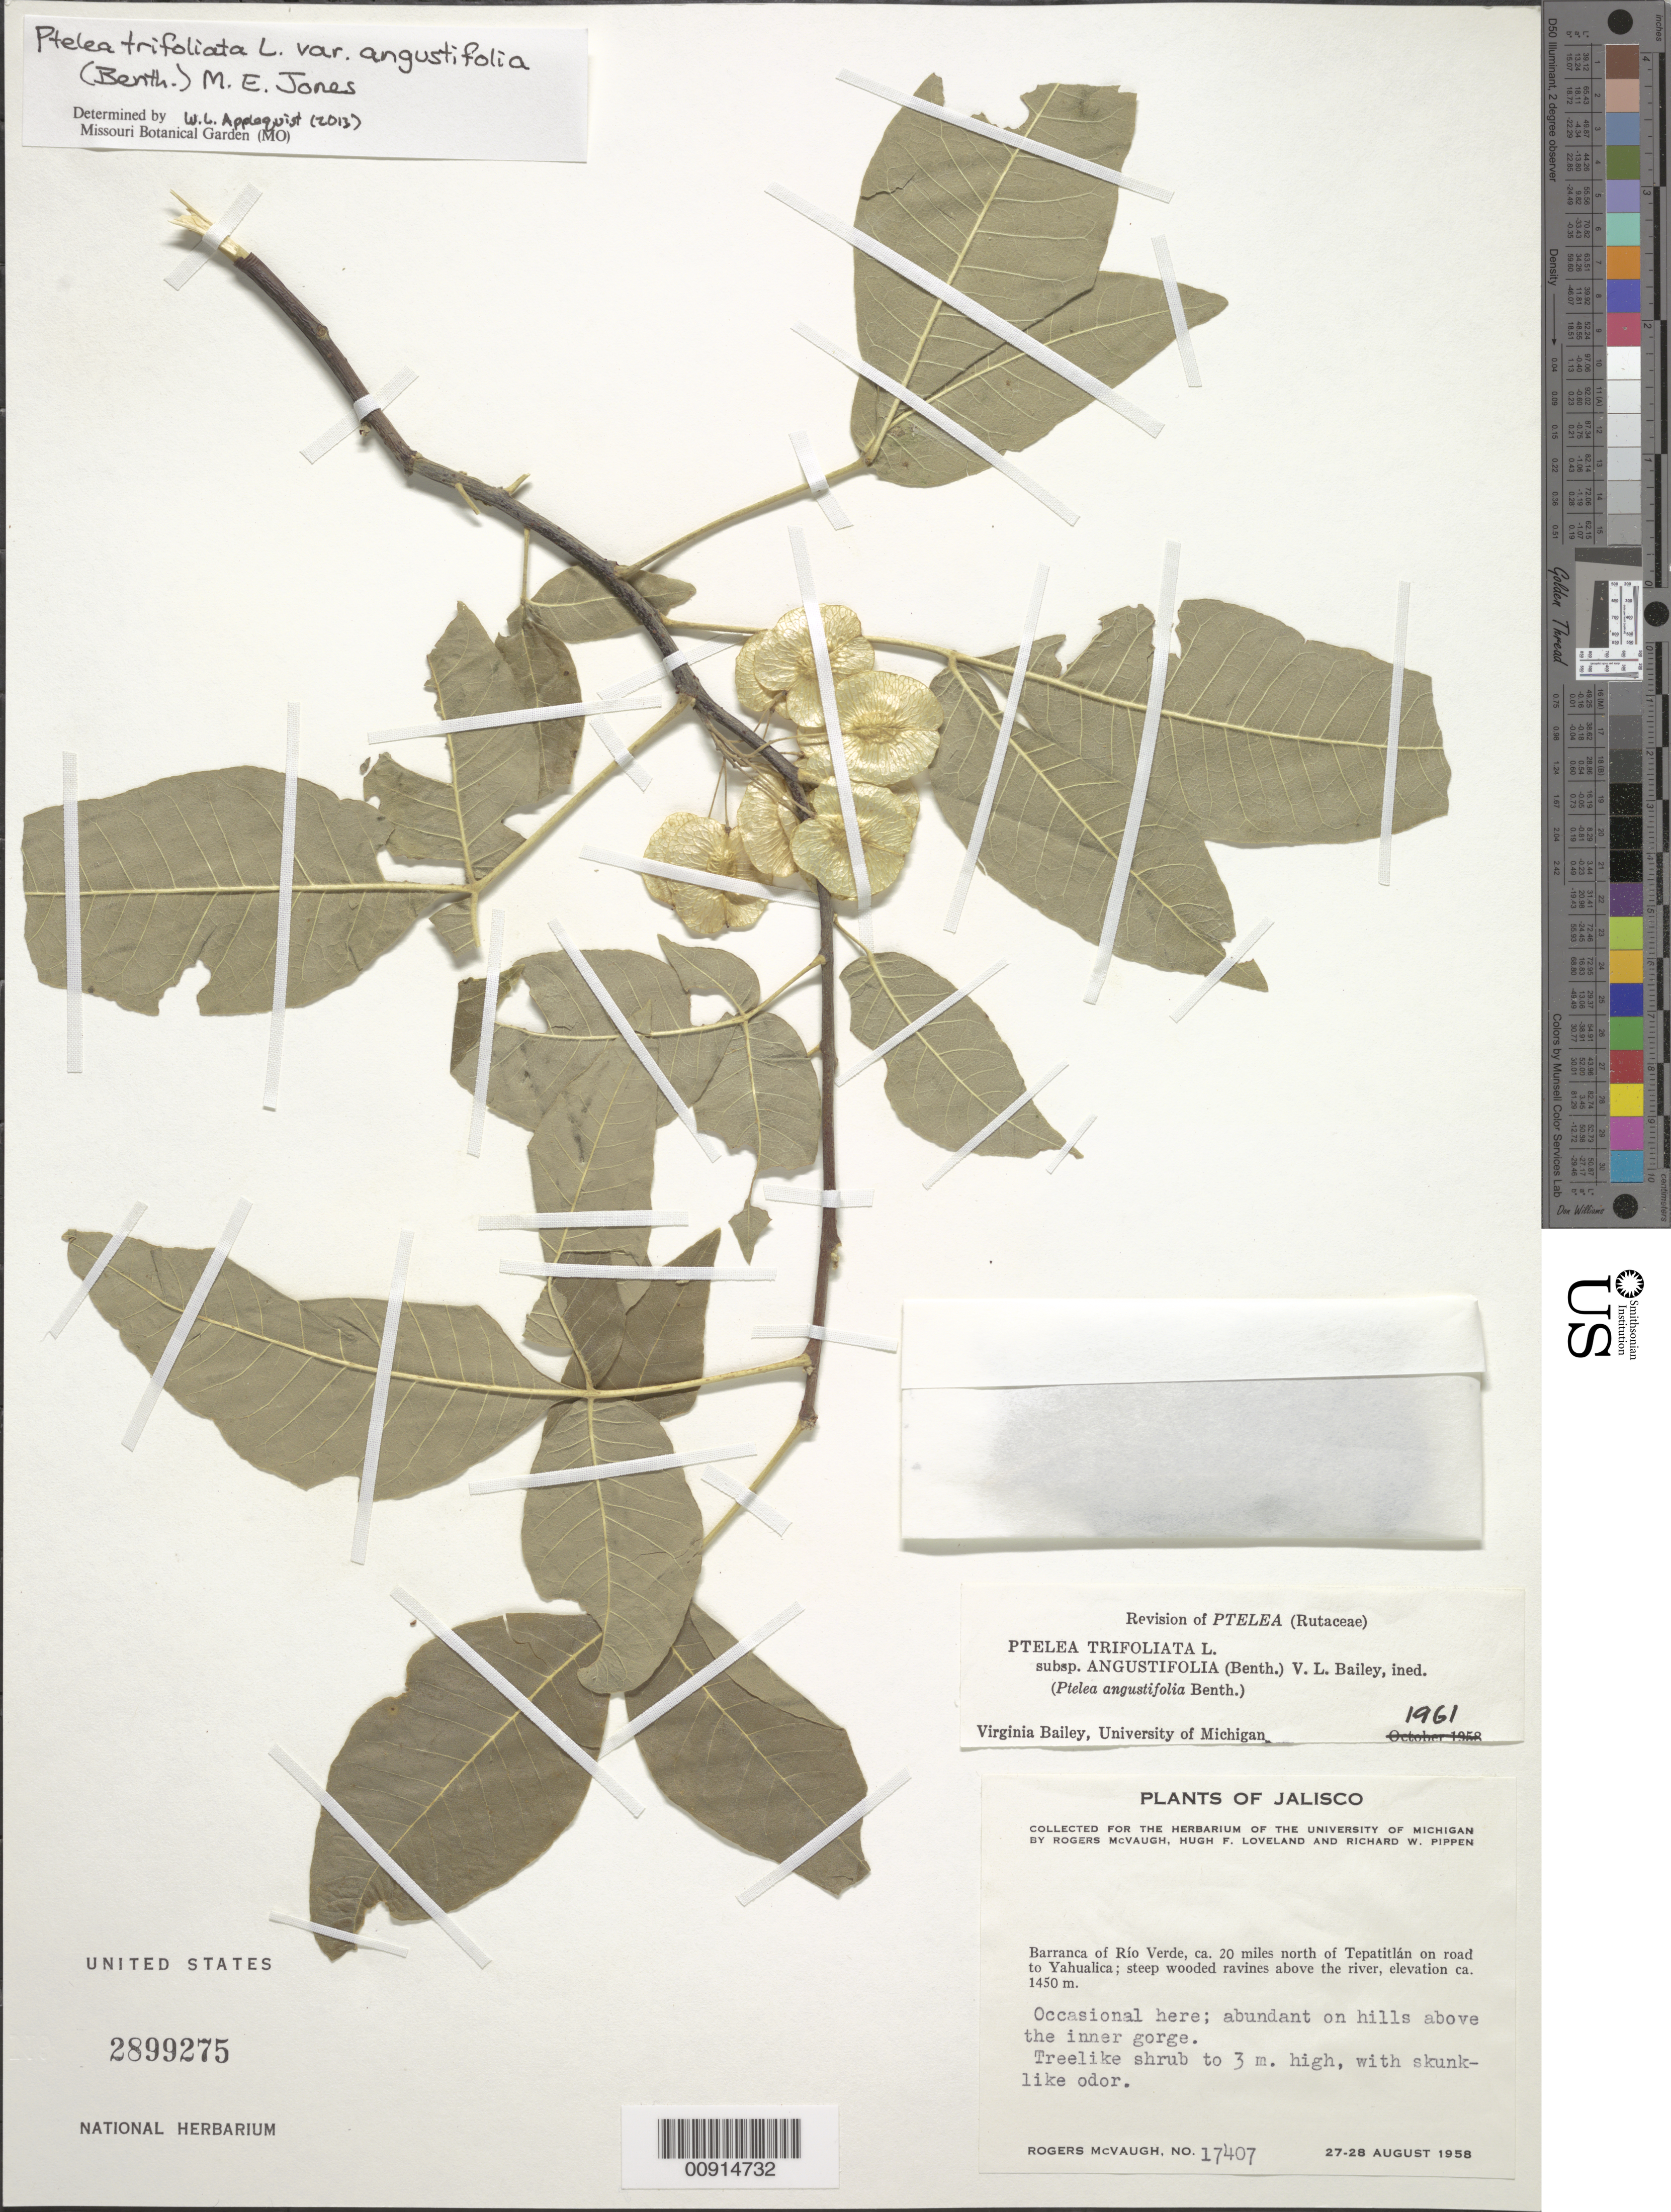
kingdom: Plantae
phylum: Tracheophyta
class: Magnoliopsida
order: Sapindales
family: Rutaceae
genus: Ptelea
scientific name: Ptelea trifoliata subsp. angustifolia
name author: (Benth.) V. L. Bailey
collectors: R. McVaugh, H. Loveland & R. W. Pippen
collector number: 17407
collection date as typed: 27 Aug 1958 to 28 Aug 1958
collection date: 1958-08-27/1958-08-28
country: Mexico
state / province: Jalisco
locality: Jalisco: Barranca of Río Verde, ca. 20 miles north of Tepatitlán on road to Yahualica.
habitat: Steep wooded ravines above the river. Occasional here; abundant on hills above the inner gorge.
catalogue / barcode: US 2899275